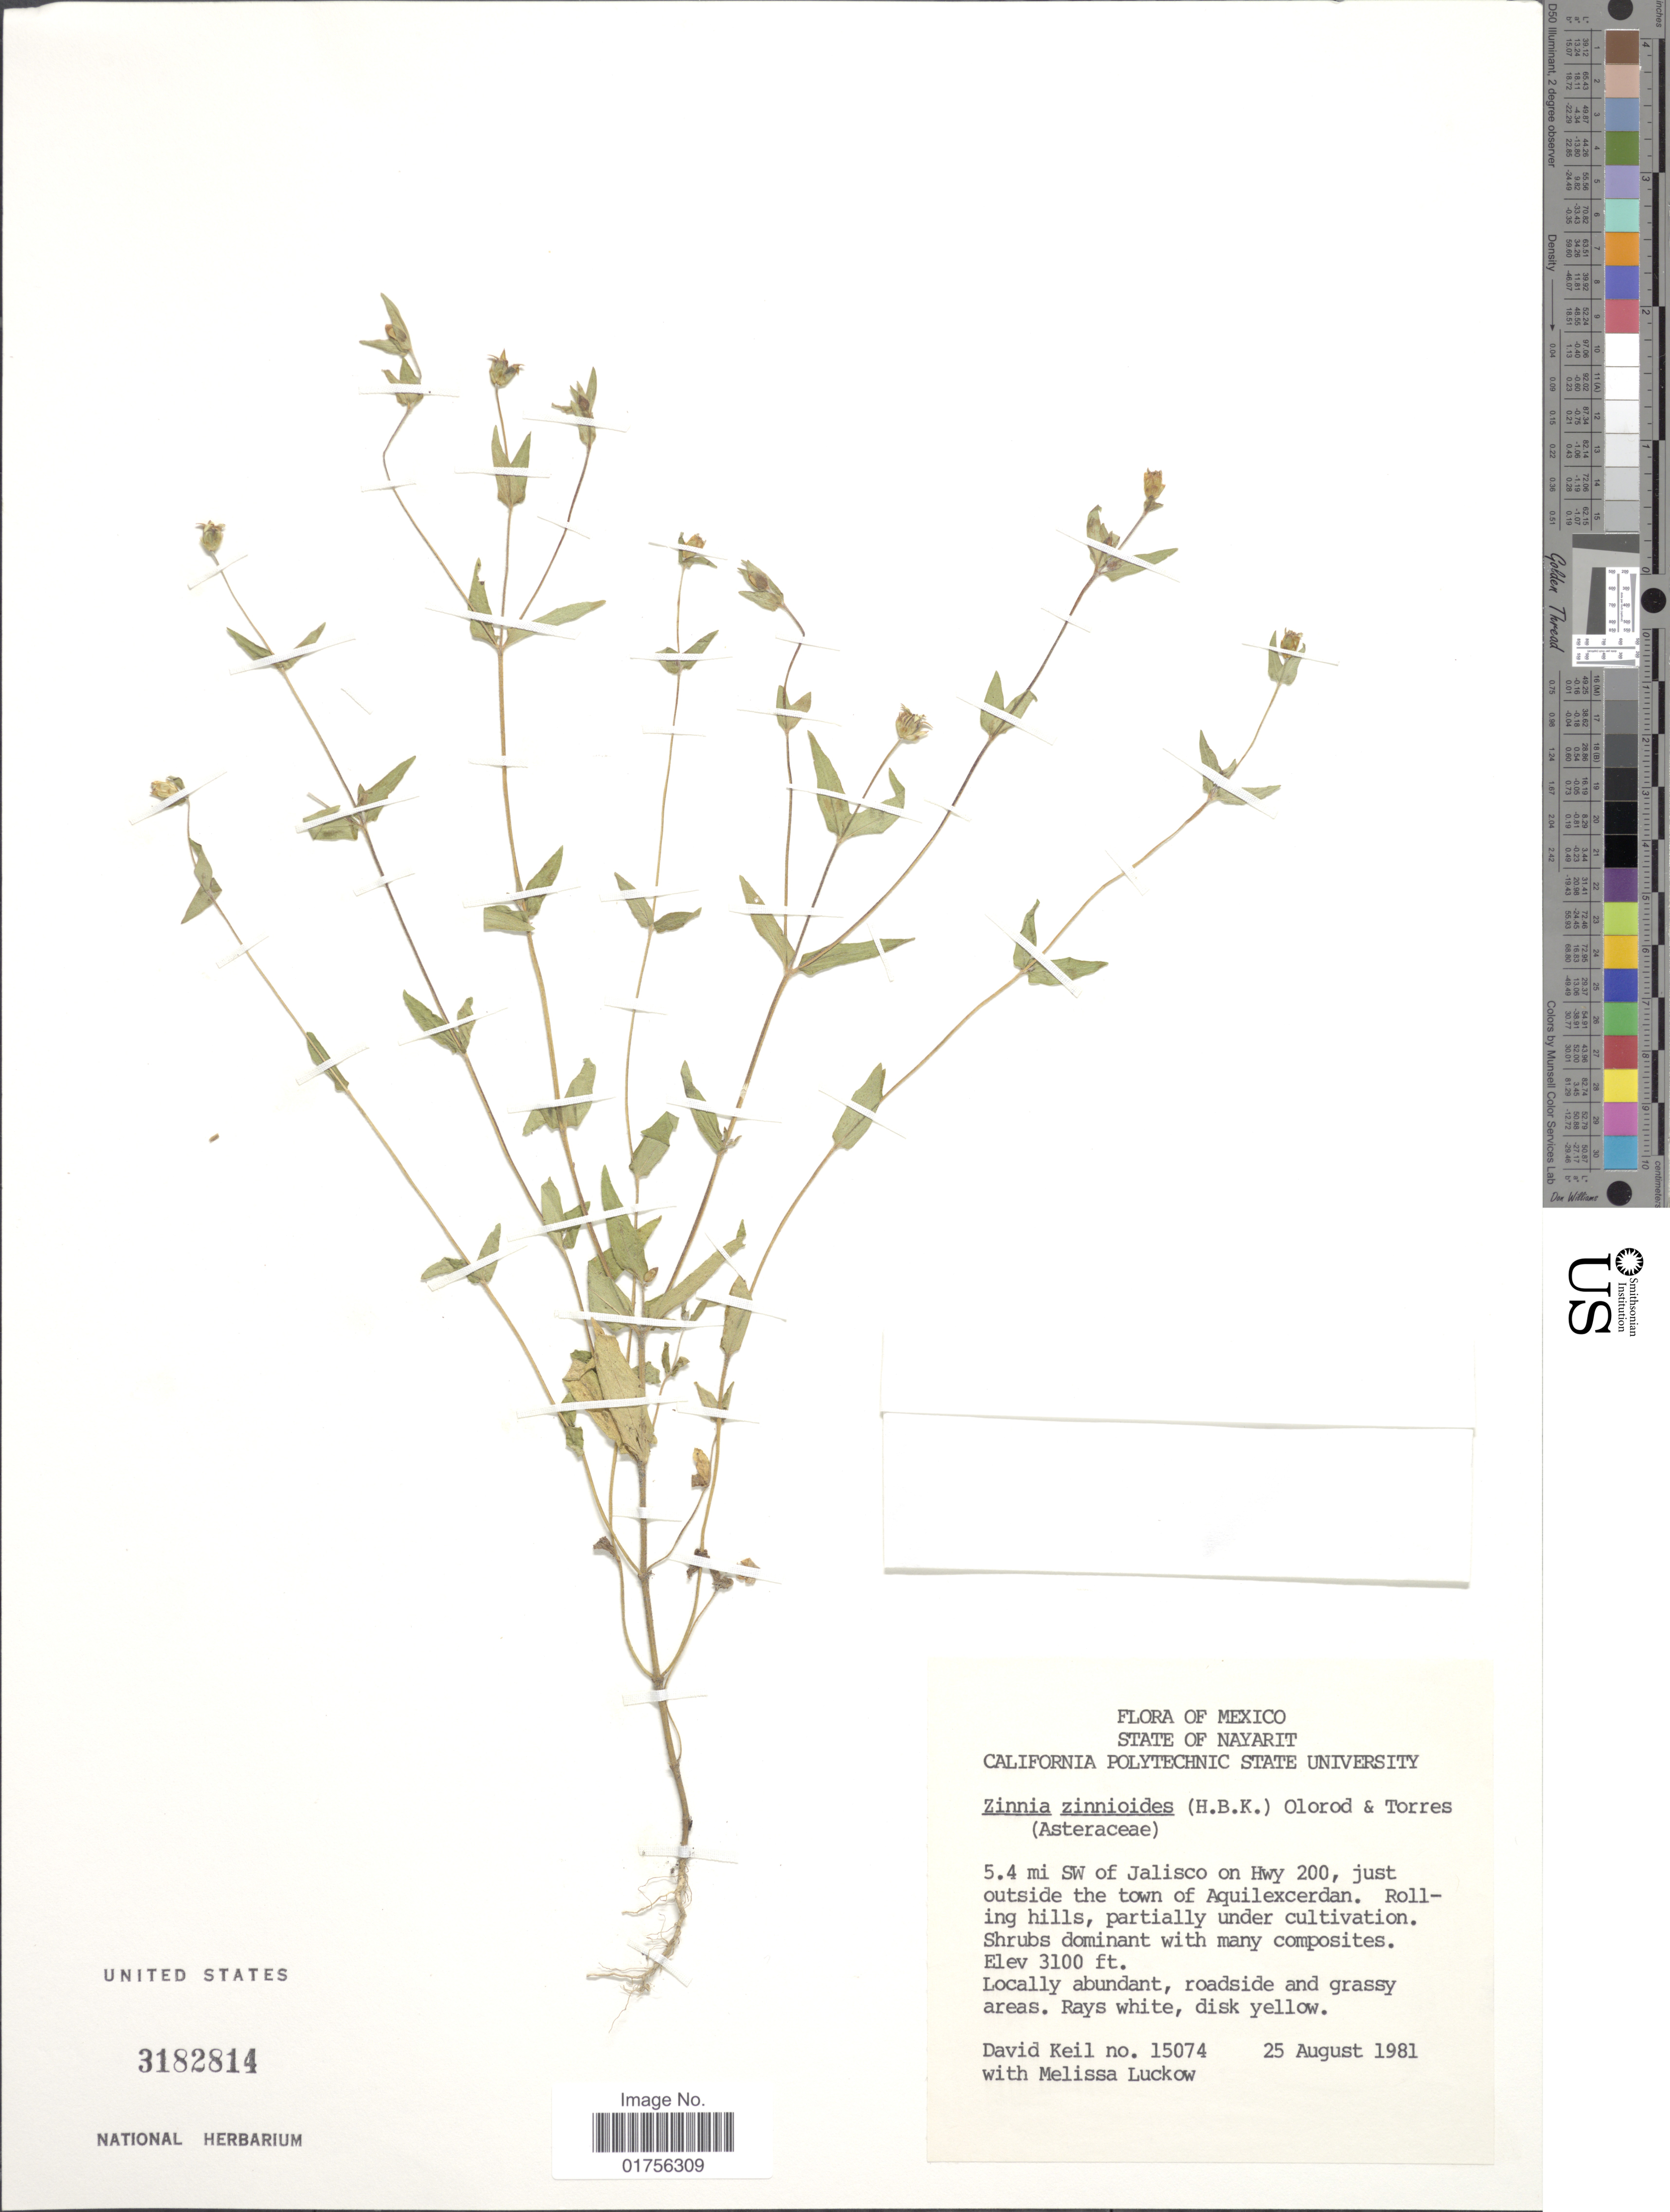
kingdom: Plantae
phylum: Tracheophyta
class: Magnoliopsida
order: Asterales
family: Asteraceae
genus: Zinnia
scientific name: Zinnia zinnioides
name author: (Kunth) Olorode & A.M. Torres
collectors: D. J. Keil & M. A. Luckow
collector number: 15074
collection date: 1981-08-25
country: Mexico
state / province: Nayarit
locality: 5.4 mi SW of Jalisco on Hwy 200, just outside the town of Aquilexcerdan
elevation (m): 945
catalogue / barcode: US 3182814